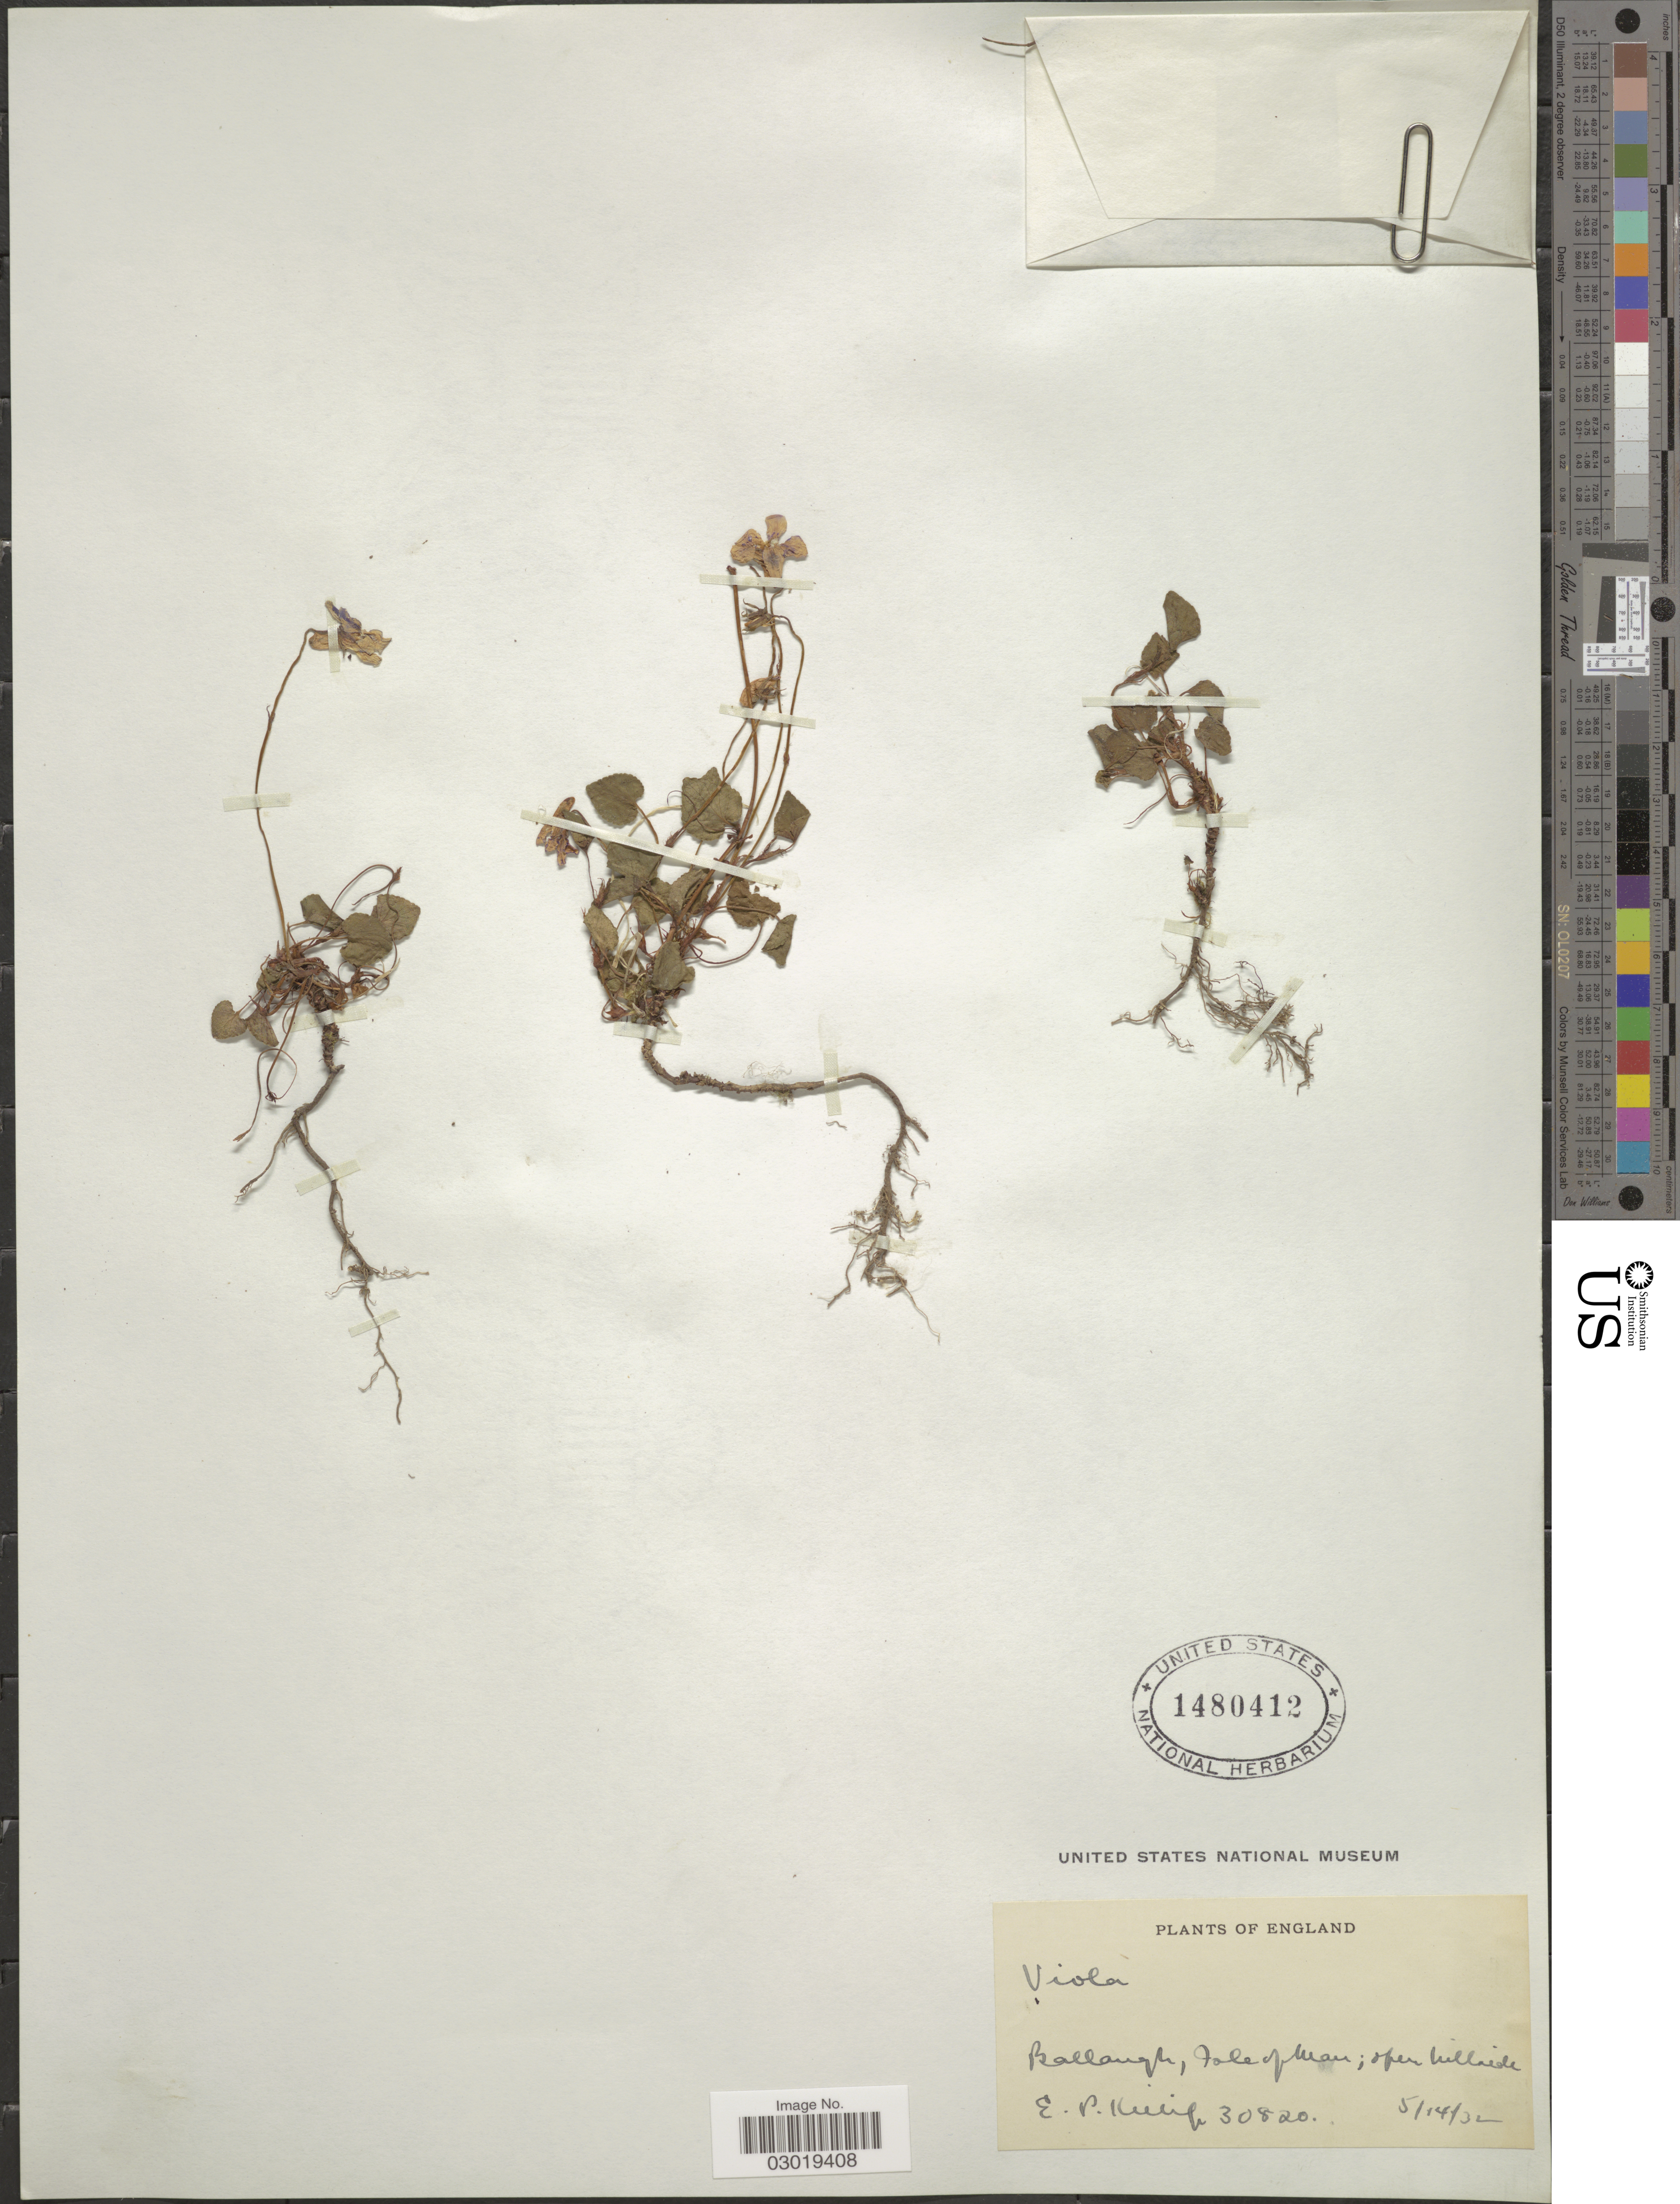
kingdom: Plantae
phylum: Tracheophyta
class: Magnoliopsida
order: Malpighiales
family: Violaceae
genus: Viola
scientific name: Viola sp.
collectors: E. P. Killip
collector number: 30820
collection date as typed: Transcribed d/m/y: 14/5/32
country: United Kingdom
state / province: England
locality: Ballaugh, Isle of Man.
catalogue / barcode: US 1480412